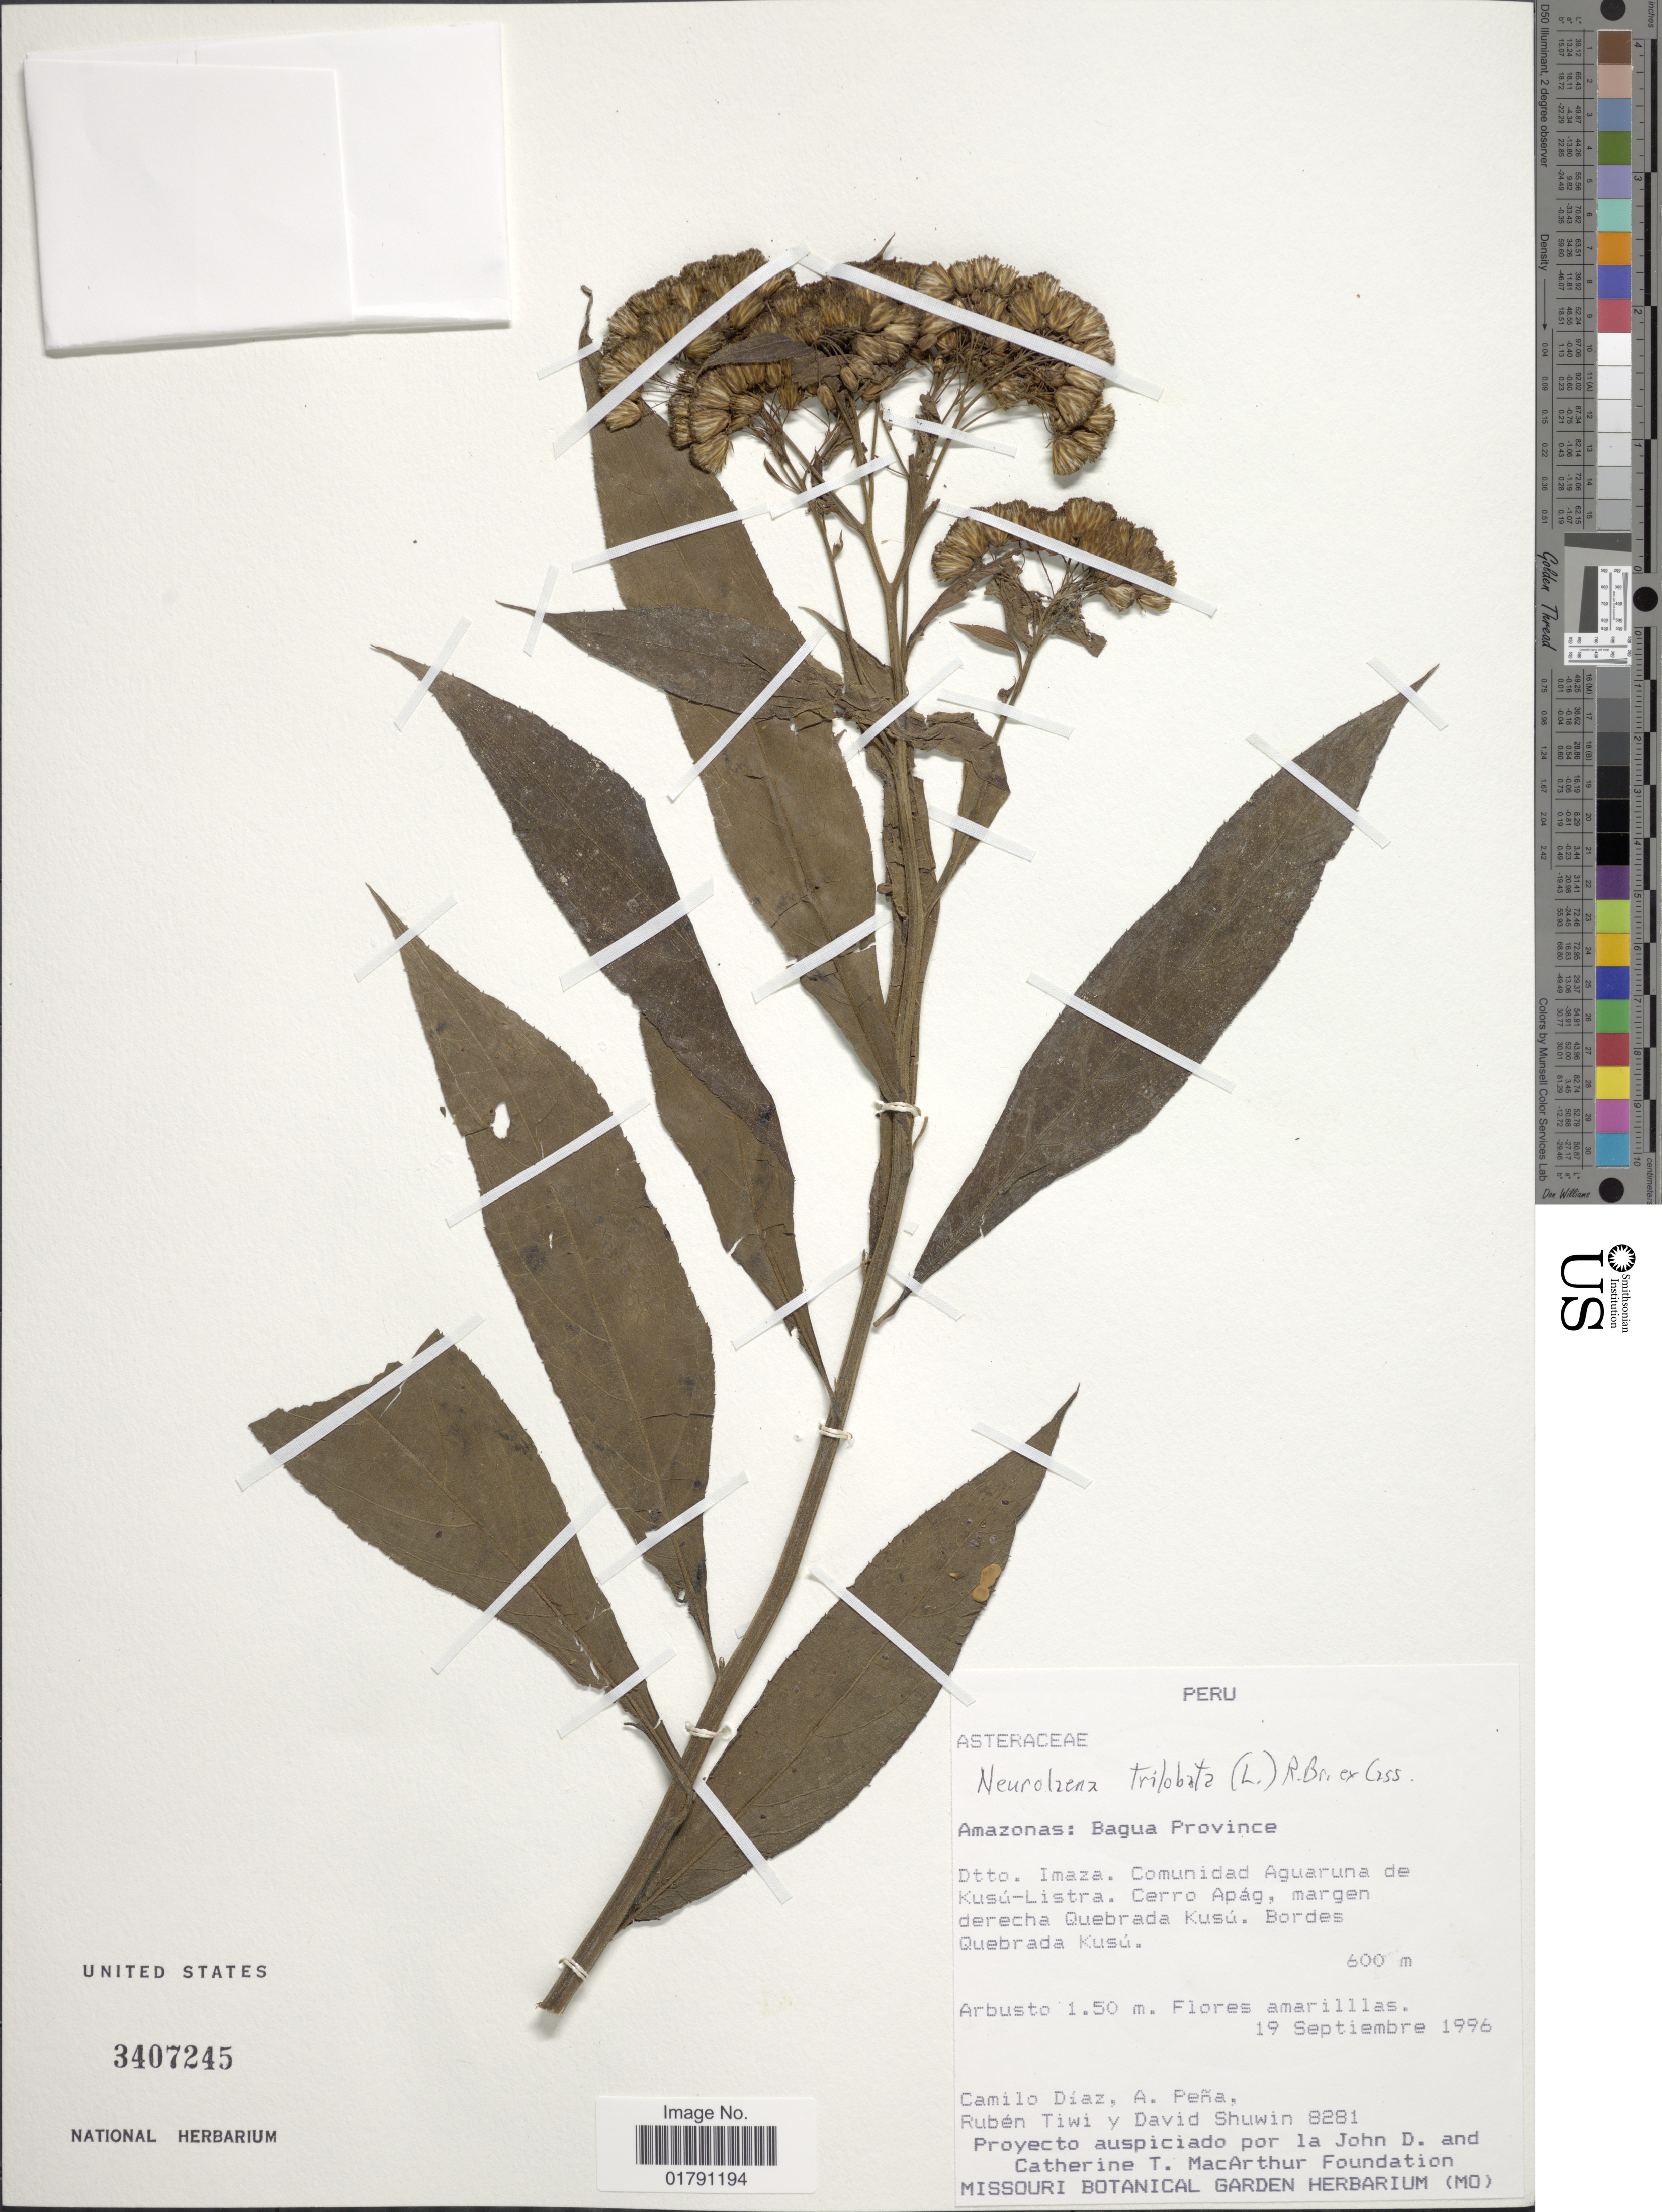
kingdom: Plantae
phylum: Tracheophyta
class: Magnoliopsida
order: Asterales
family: Asteraceae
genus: Neurolaena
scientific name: Neurolaena lobata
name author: (L.) R. Br. ex Cass.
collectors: C. Díaz, A. Peña, R. Tiwi & D. Shuwin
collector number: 8281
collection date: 1996-09-19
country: Peru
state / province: Amazonas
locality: Bagua Province, Dtto. Imaza, Comunidad Aguaruna de Kusu-Listra, Cerro Apag, margen derecha Quebrada Kusu, Bordes Quebrada Kusu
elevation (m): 600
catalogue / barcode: US 3407245